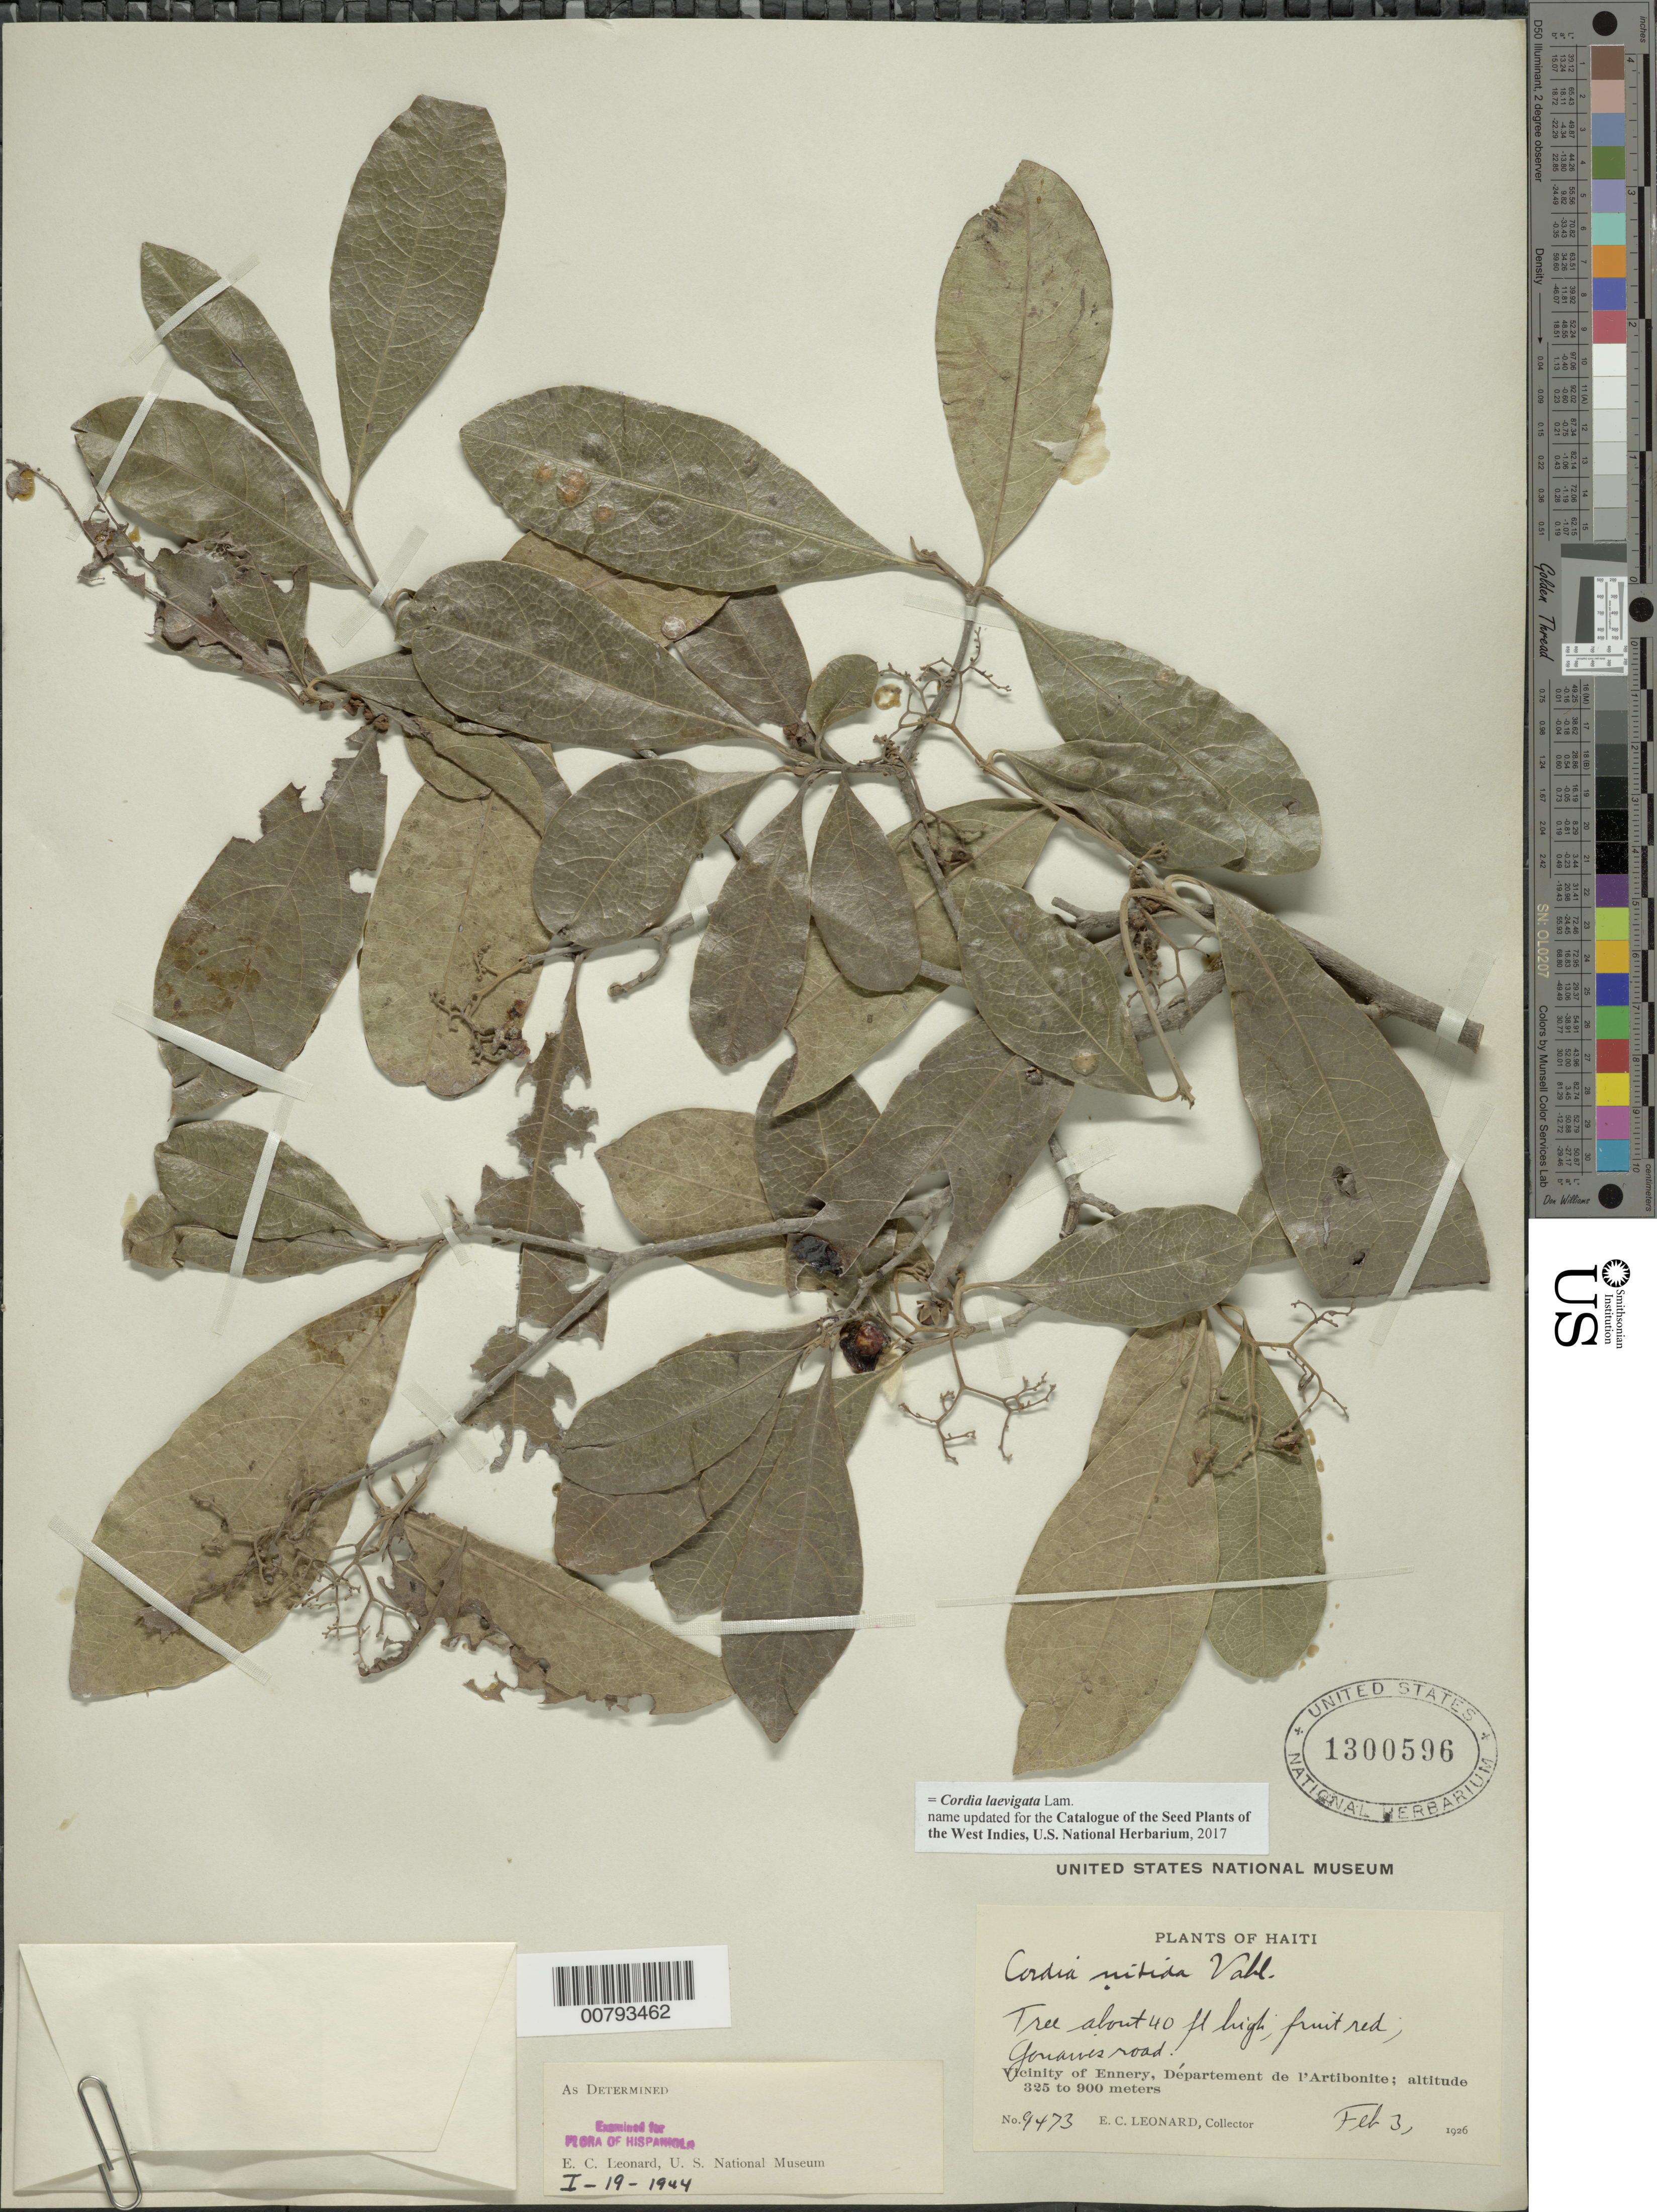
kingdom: Plantae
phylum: Tracheophyta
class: Magnoliopsida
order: Boraginales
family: Cordiaceae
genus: Cordia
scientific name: Cordia laevigata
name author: Lam.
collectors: E. C. Leonard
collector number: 9473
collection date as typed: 03 Feb 1926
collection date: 1926-02-03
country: Haiti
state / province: Artibonite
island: Hispaniola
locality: Vicinity of Ennery, Gonaives road.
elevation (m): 325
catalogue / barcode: US 1300596